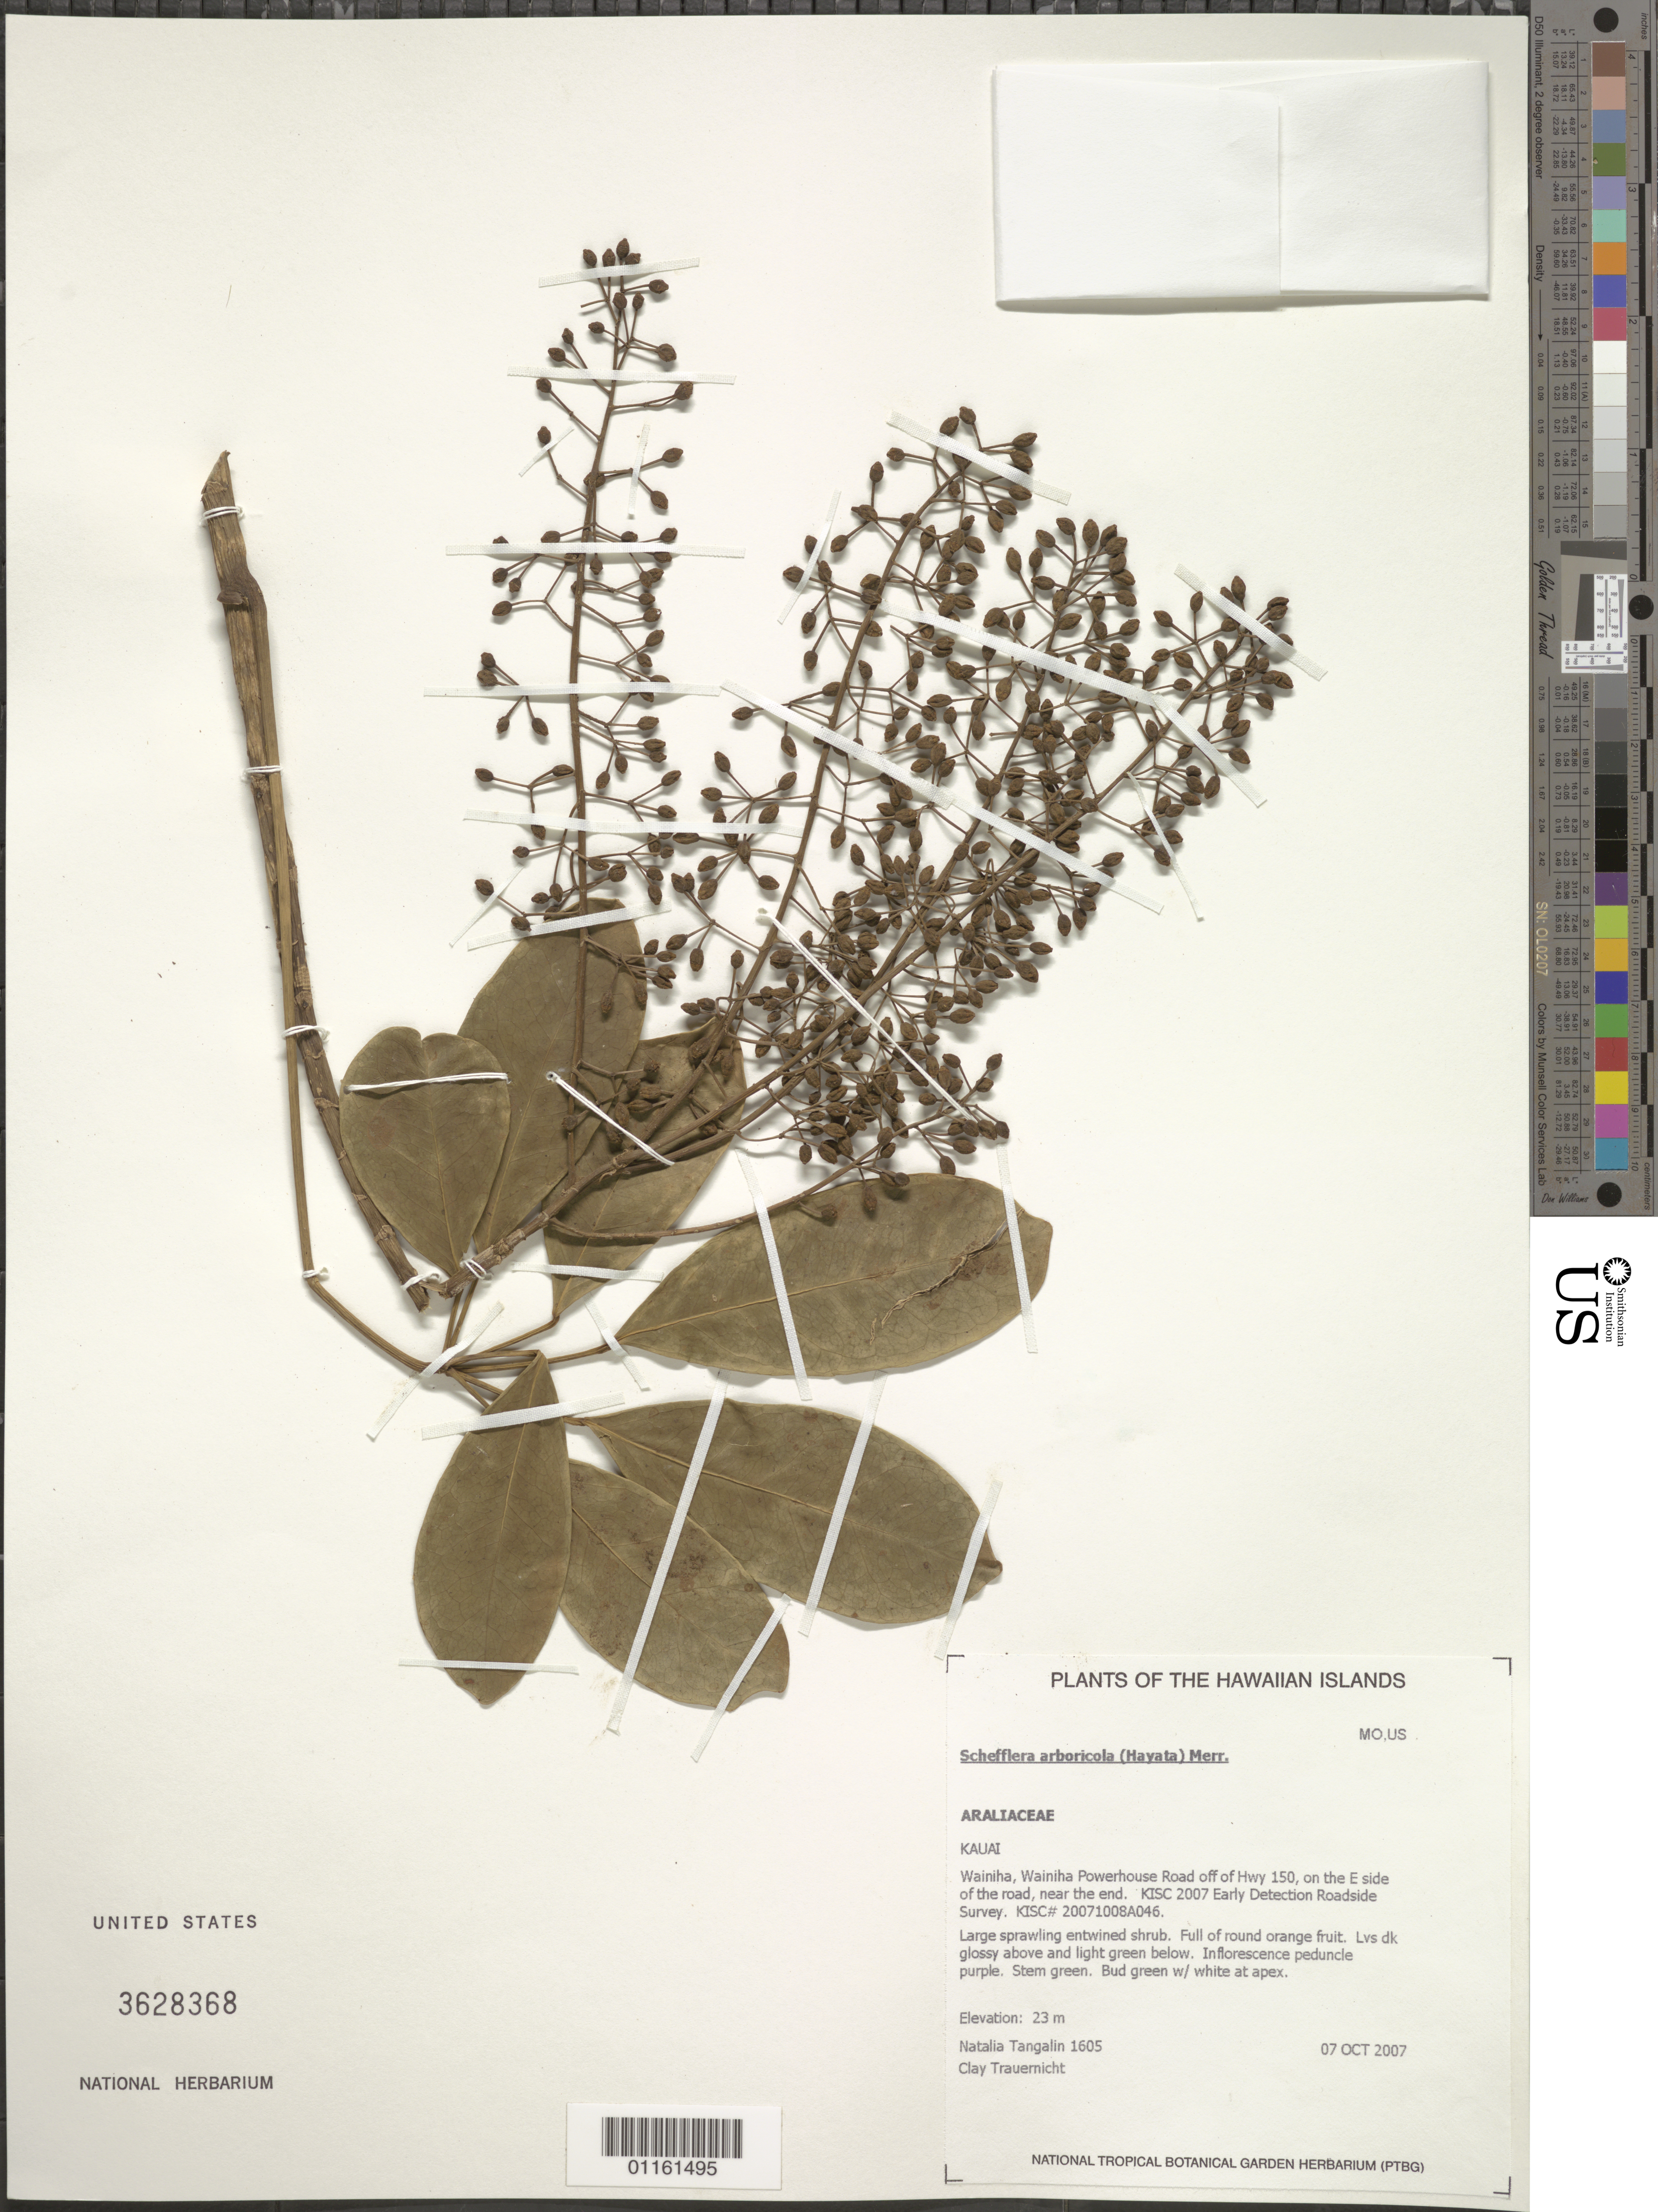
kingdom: Plantae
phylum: Tracheophyta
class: Magnoliopsida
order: Apiales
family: Araliaceae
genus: Heptapleurum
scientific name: Heptapleurum arboricola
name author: Hayata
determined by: Wagner, W. L., (BOT), Smithsonian Institution - National Museum of Natural History (UNITED STATES)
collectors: N. Tangalin & C. Trauernicht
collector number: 1605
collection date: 2007-10-07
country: United States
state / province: Hawaii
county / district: Kauai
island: Kaua'i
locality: Wainiha, Wainiha Powerhouse Road off of Hwy 150, on the east side of the road, near the end.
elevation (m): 23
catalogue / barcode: US 3628368